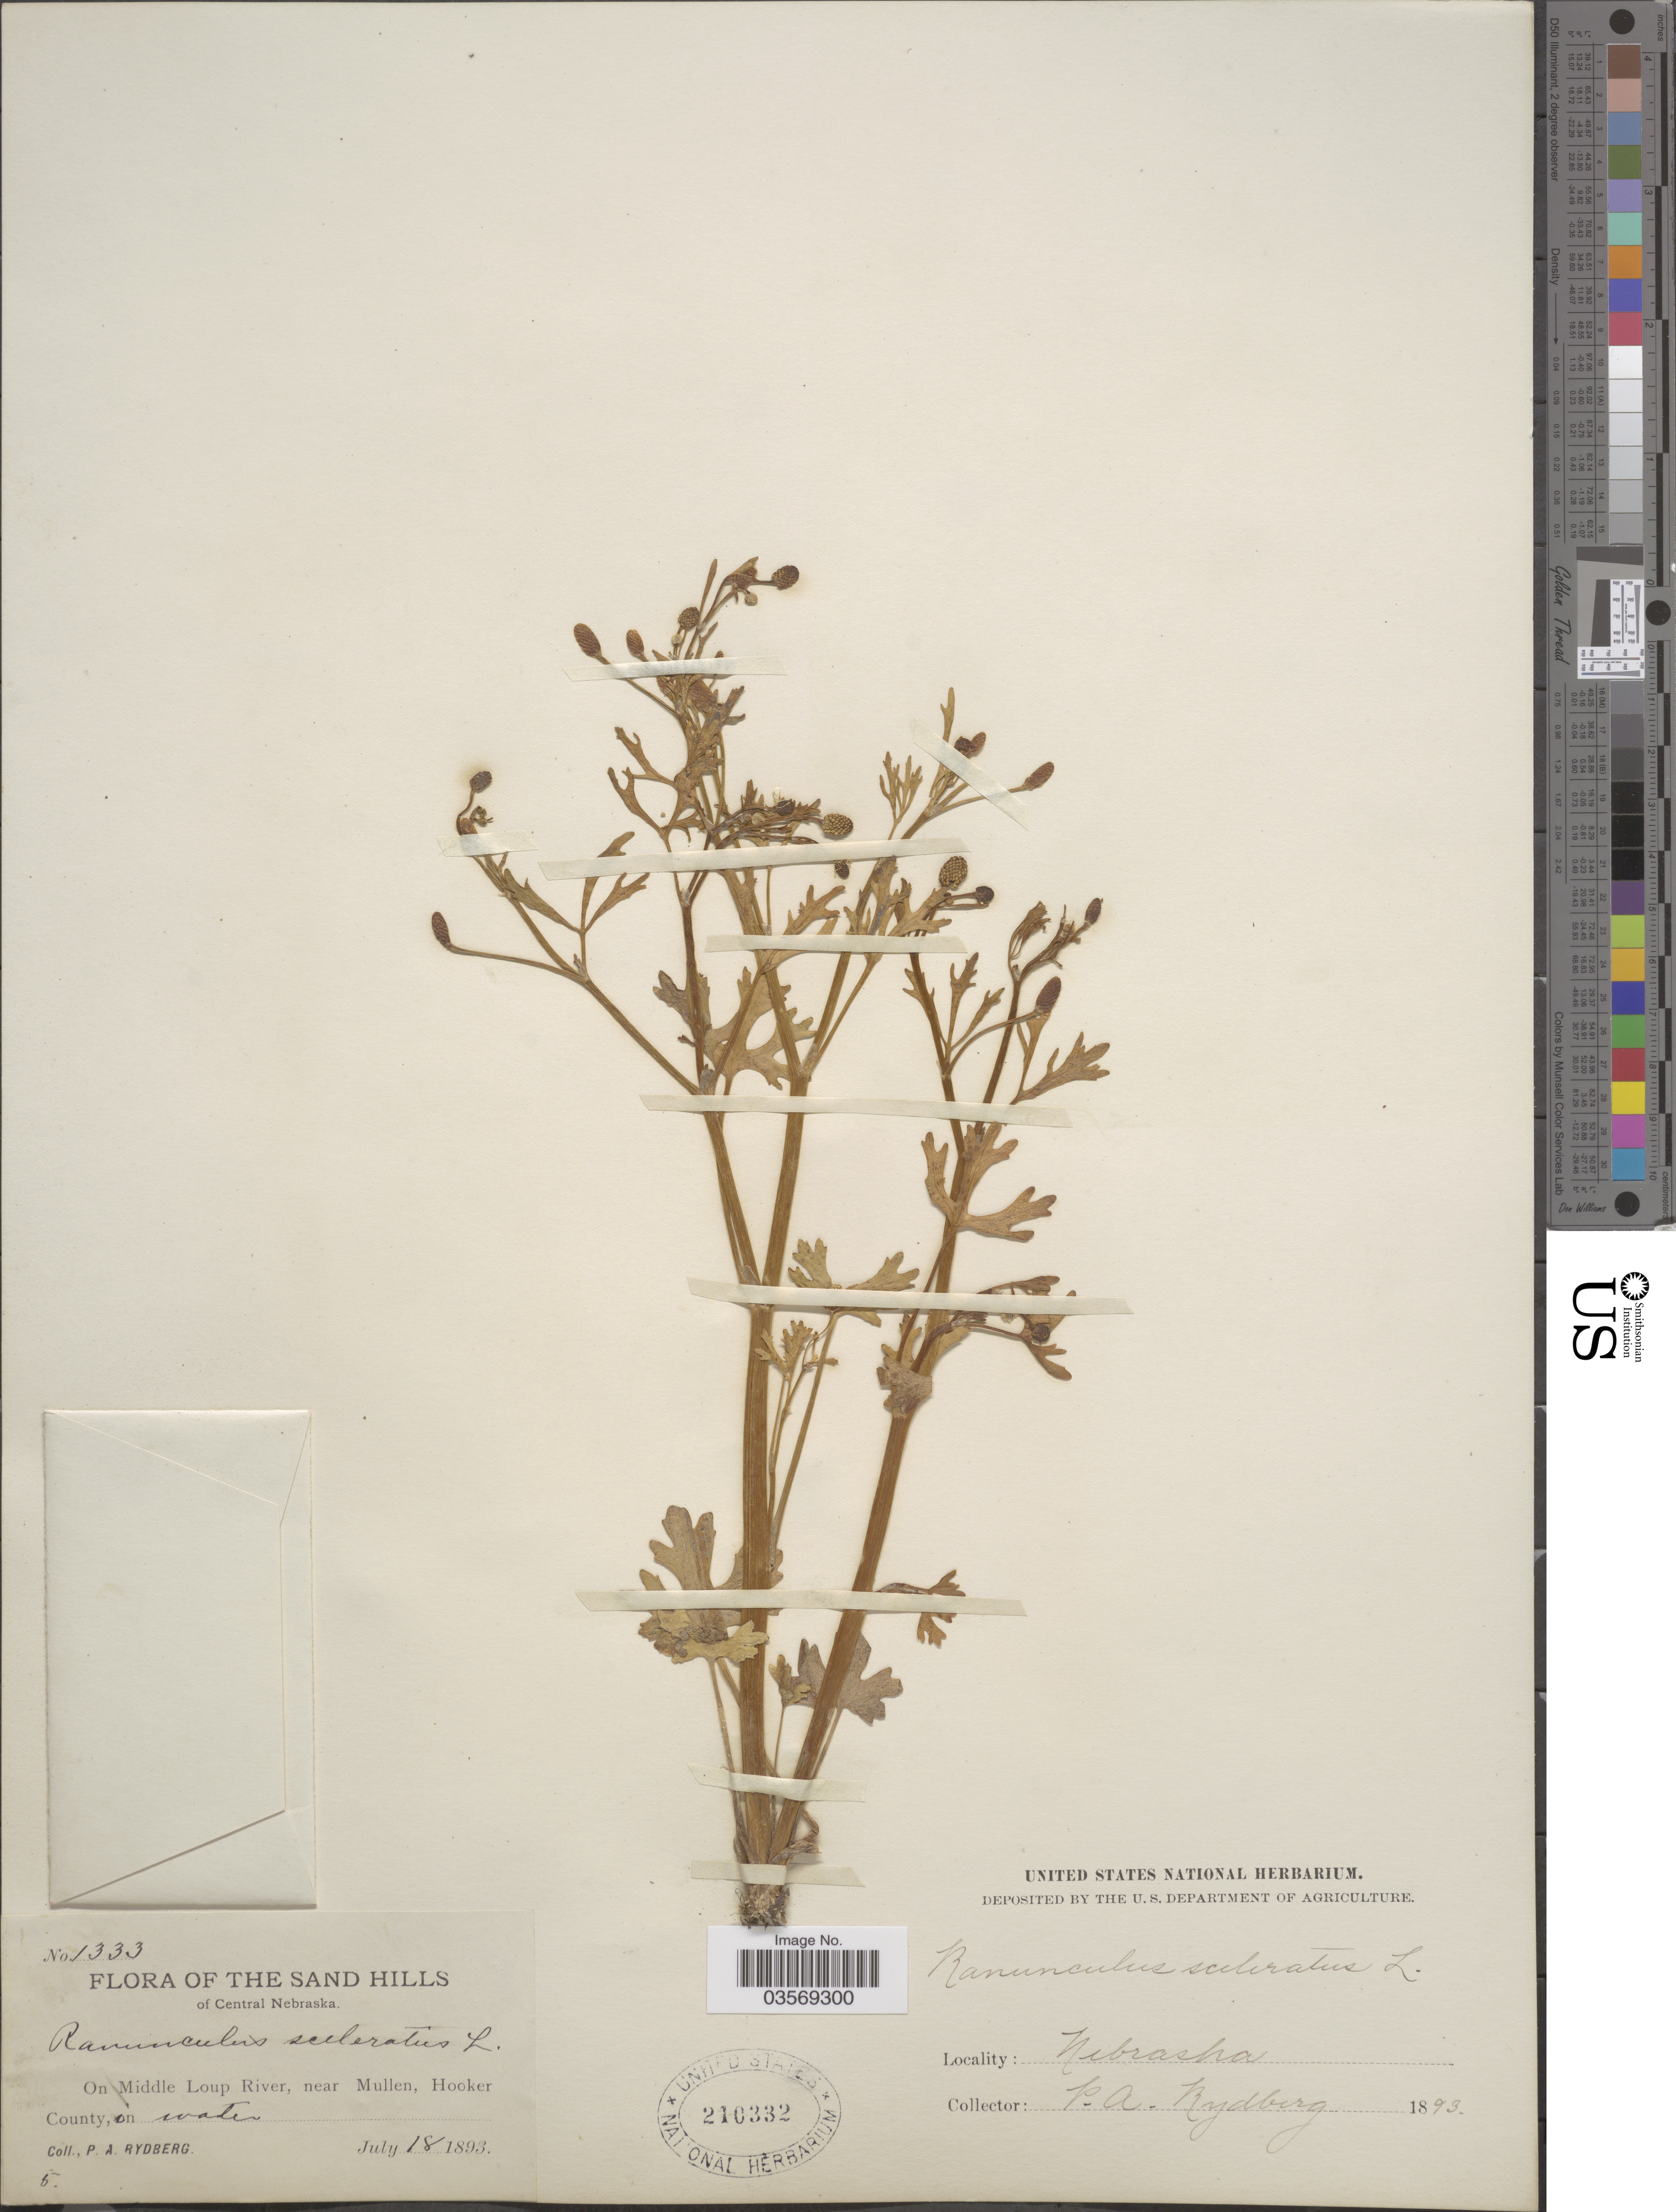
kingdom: Plantae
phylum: Tracheophyta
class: Magnoliopsida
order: Ranunculales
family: Ranunculaceae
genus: Ranunculus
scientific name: Ranunculus sceleratus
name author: L.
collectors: P. A. Rydberg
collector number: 1333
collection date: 1893-07-18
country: United States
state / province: Nebraska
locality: The Sand Hills of Central Nebraska. On Middle Loup River, near Mullen, Hooker County.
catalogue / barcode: US 210332